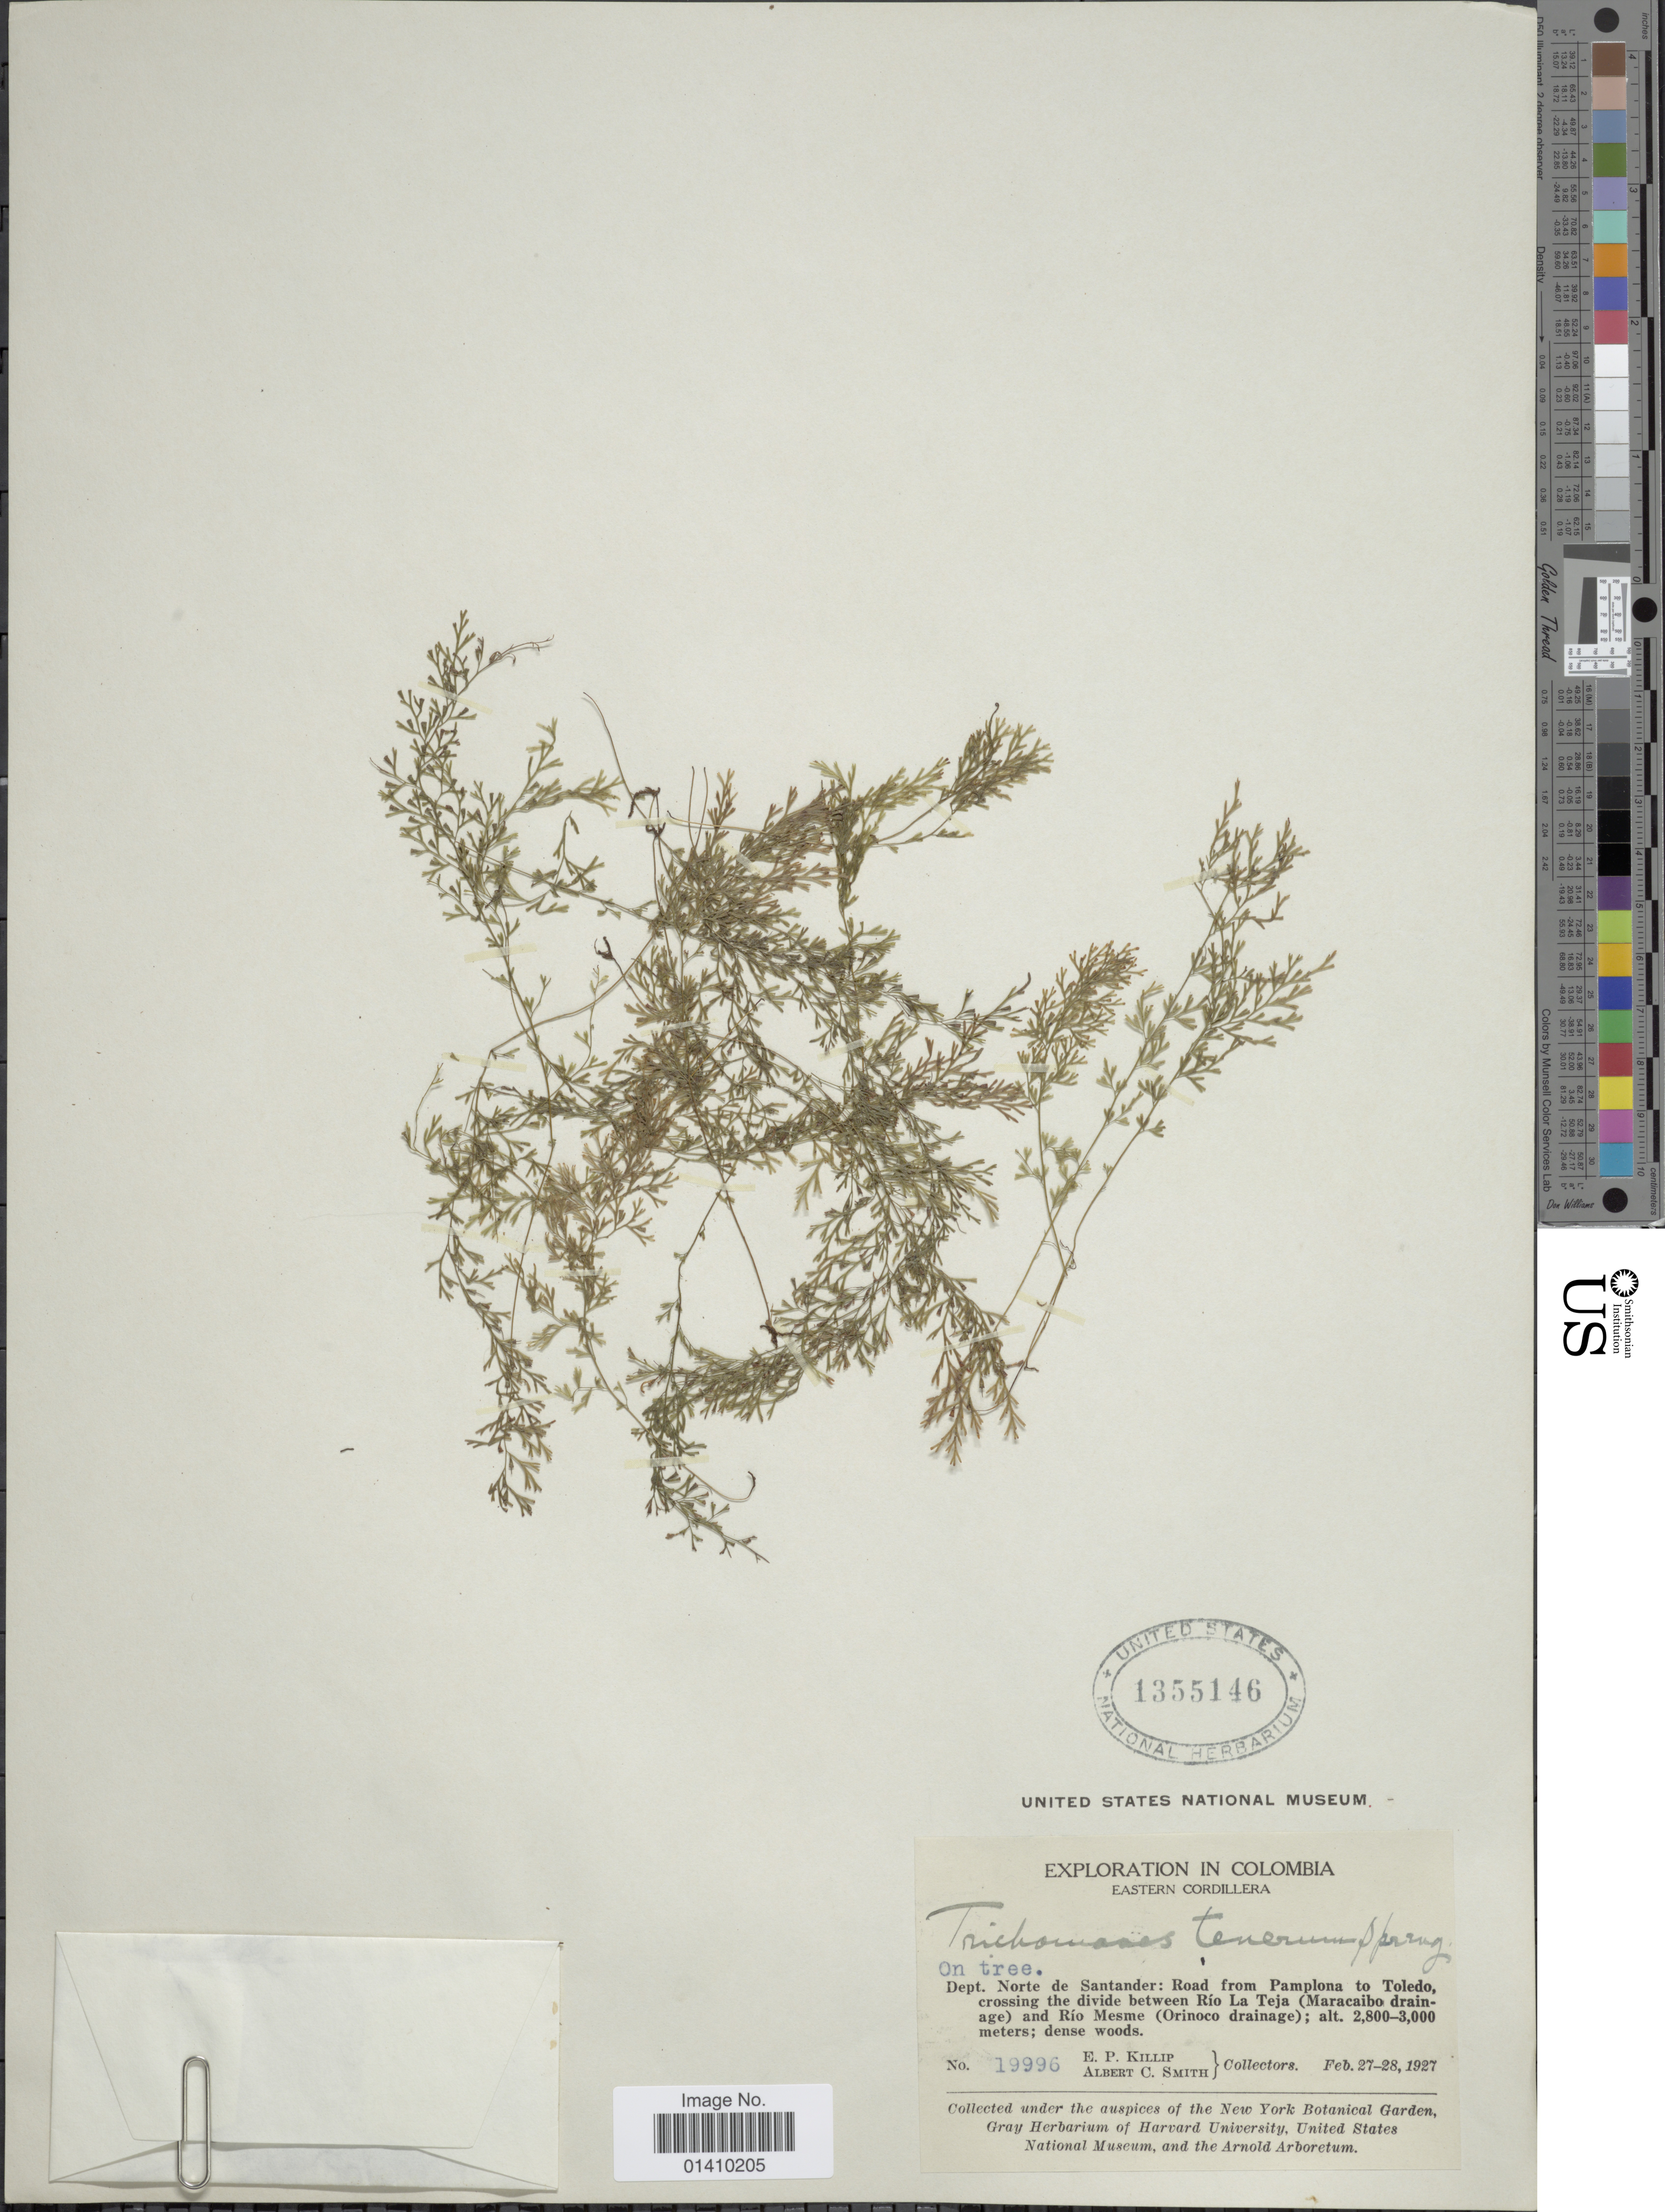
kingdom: Plantae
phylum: Tracheophyta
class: Polypodiopsida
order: Hymenophyllales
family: Hymenophyllaceae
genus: Polyphlebium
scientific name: Polyphlebium tenerum (A. Spreng.) comb. ined., 2015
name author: (A. Spreng.)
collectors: E. P. Killip & A. C. Smith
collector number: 19996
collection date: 1927-02-27/1927-02-28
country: Colombia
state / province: Norte de Santander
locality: Eastern Cordillera. Road from Pamplona to Toledo, crossing the divide netween Rio La Teja (Maracaibo drainage) and RIo Mesme (Orinoco drainage)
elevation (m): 2800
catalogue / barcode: US 1355146